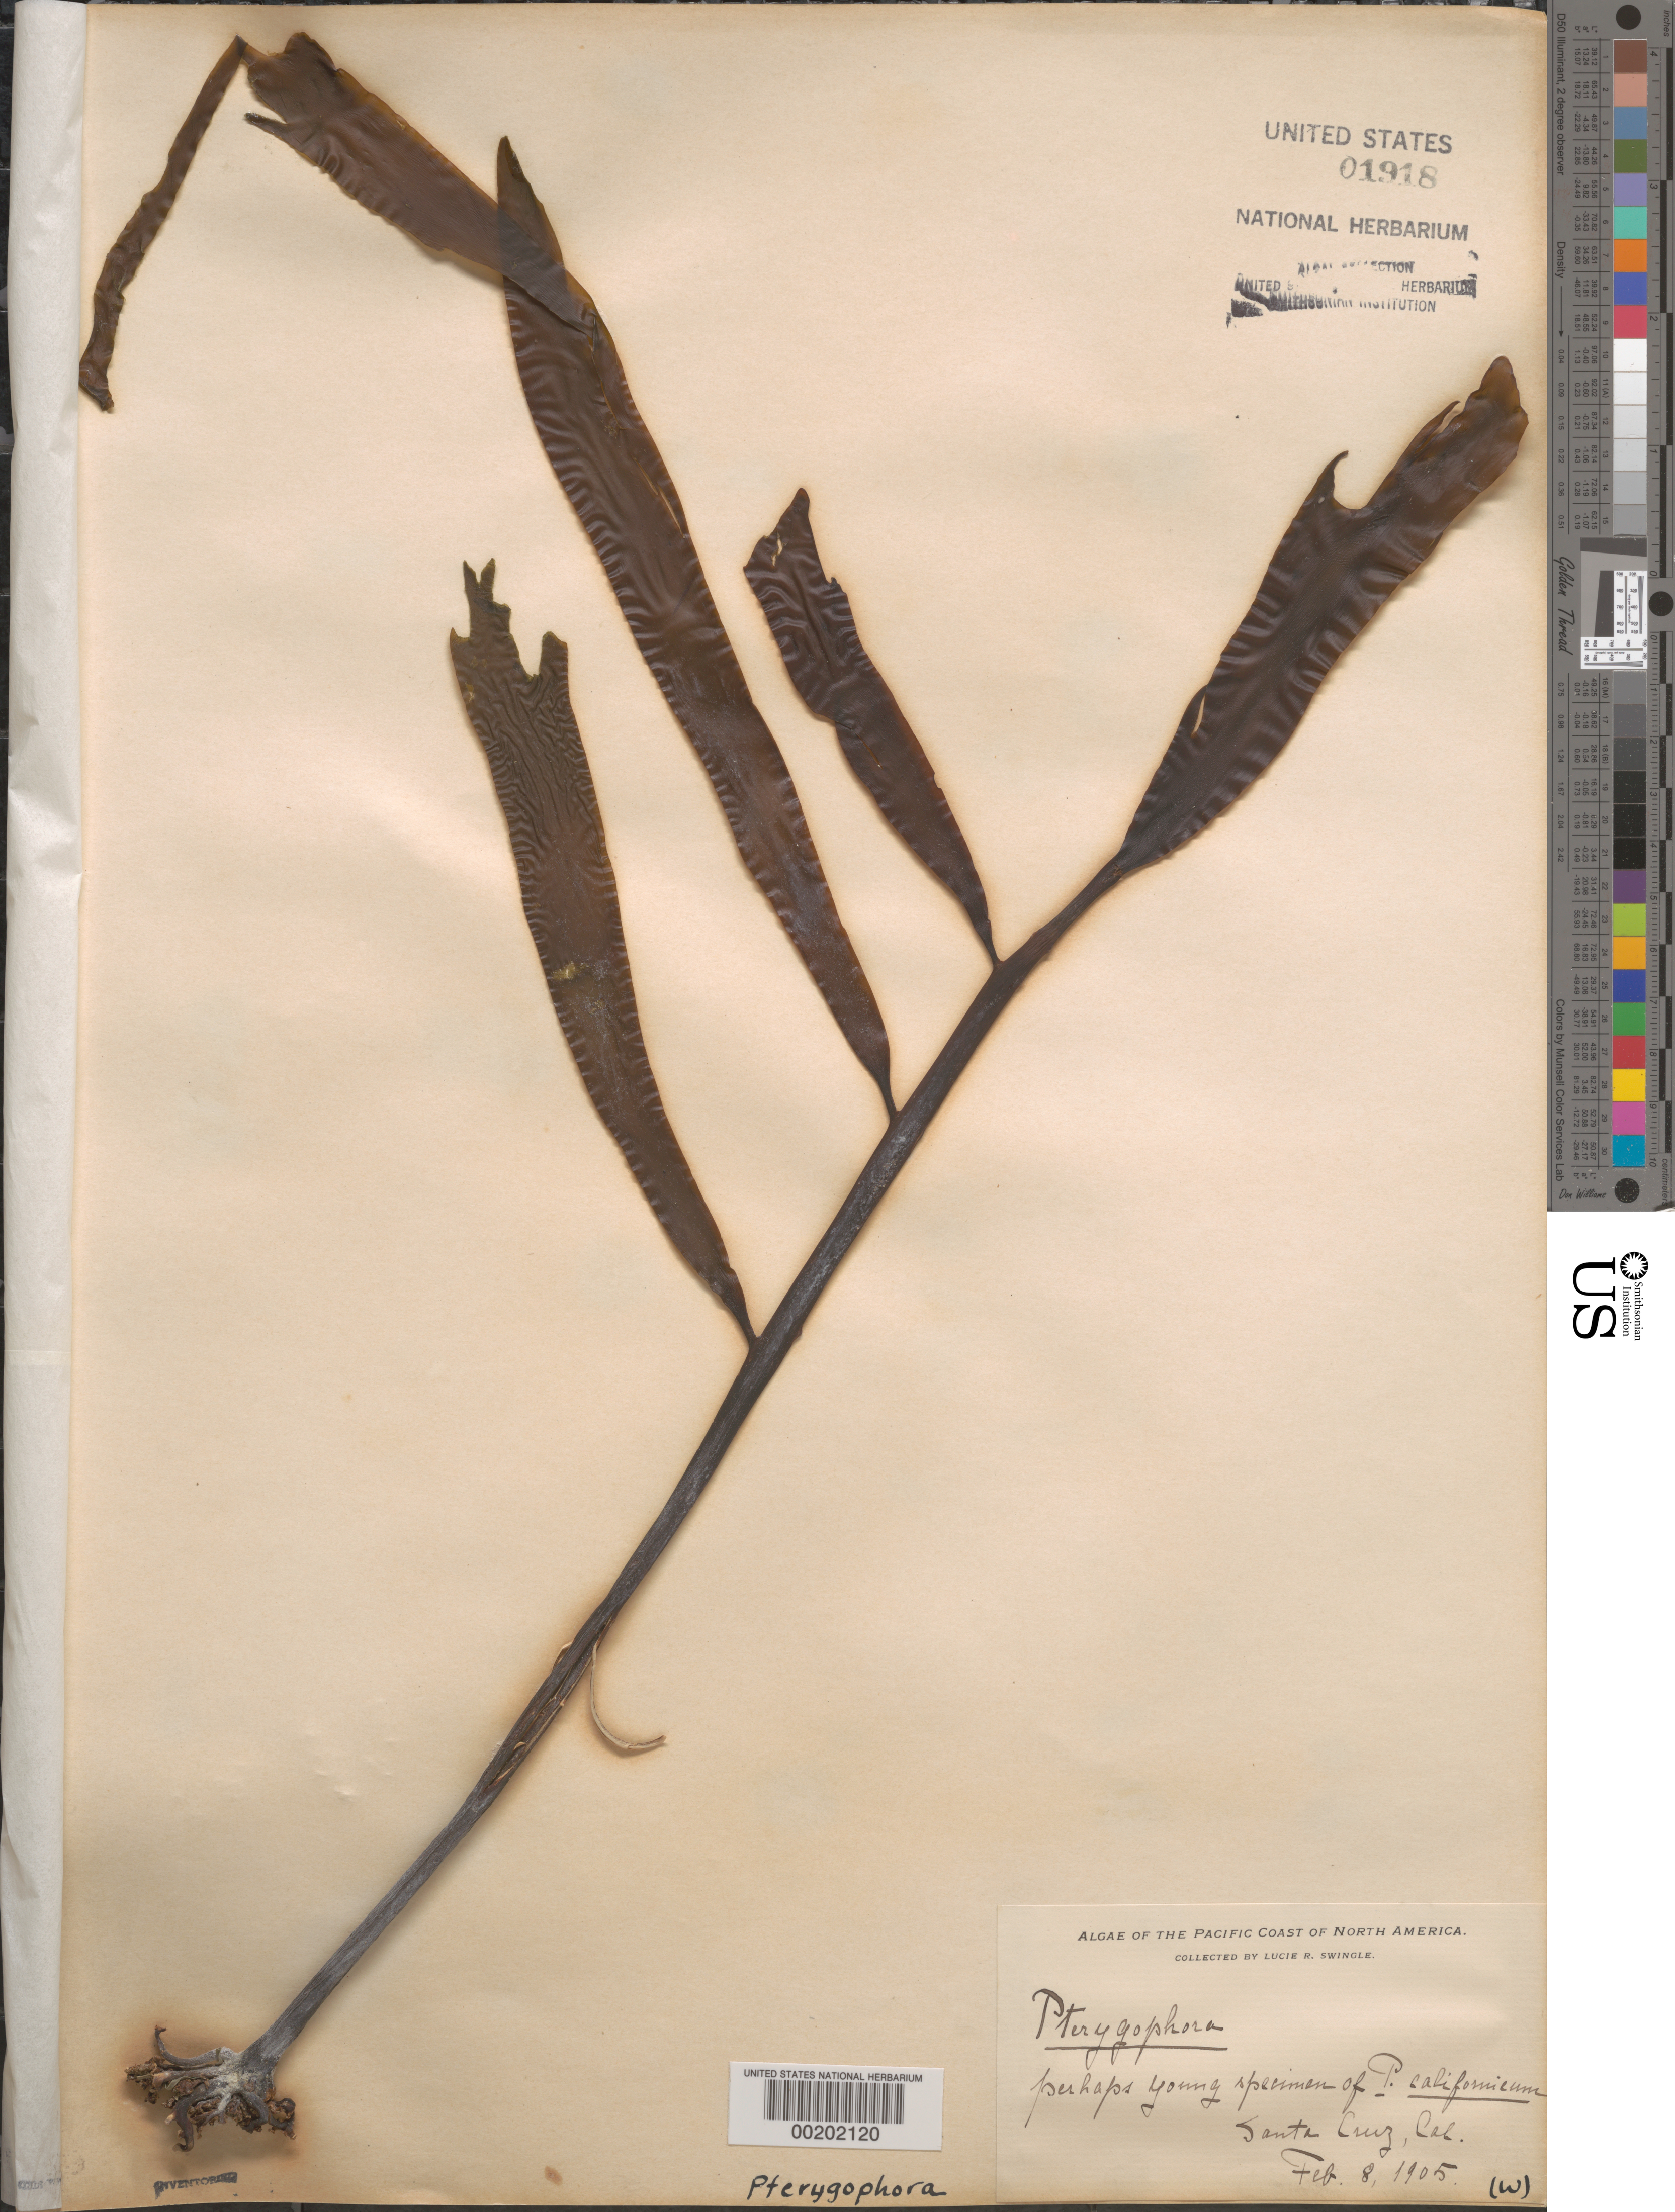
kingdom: Chromista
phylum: Ochrophyta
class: Phaeophyceae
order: Laminariales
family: Alariaceae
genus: Pterygophora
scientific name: Pterygophora californica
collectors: L. Swingle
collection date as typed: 08 Feb 1905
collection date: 1905-02-08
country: United States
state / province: California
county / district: Santa Cruz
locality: Santa Cruz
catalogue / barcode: US 1918